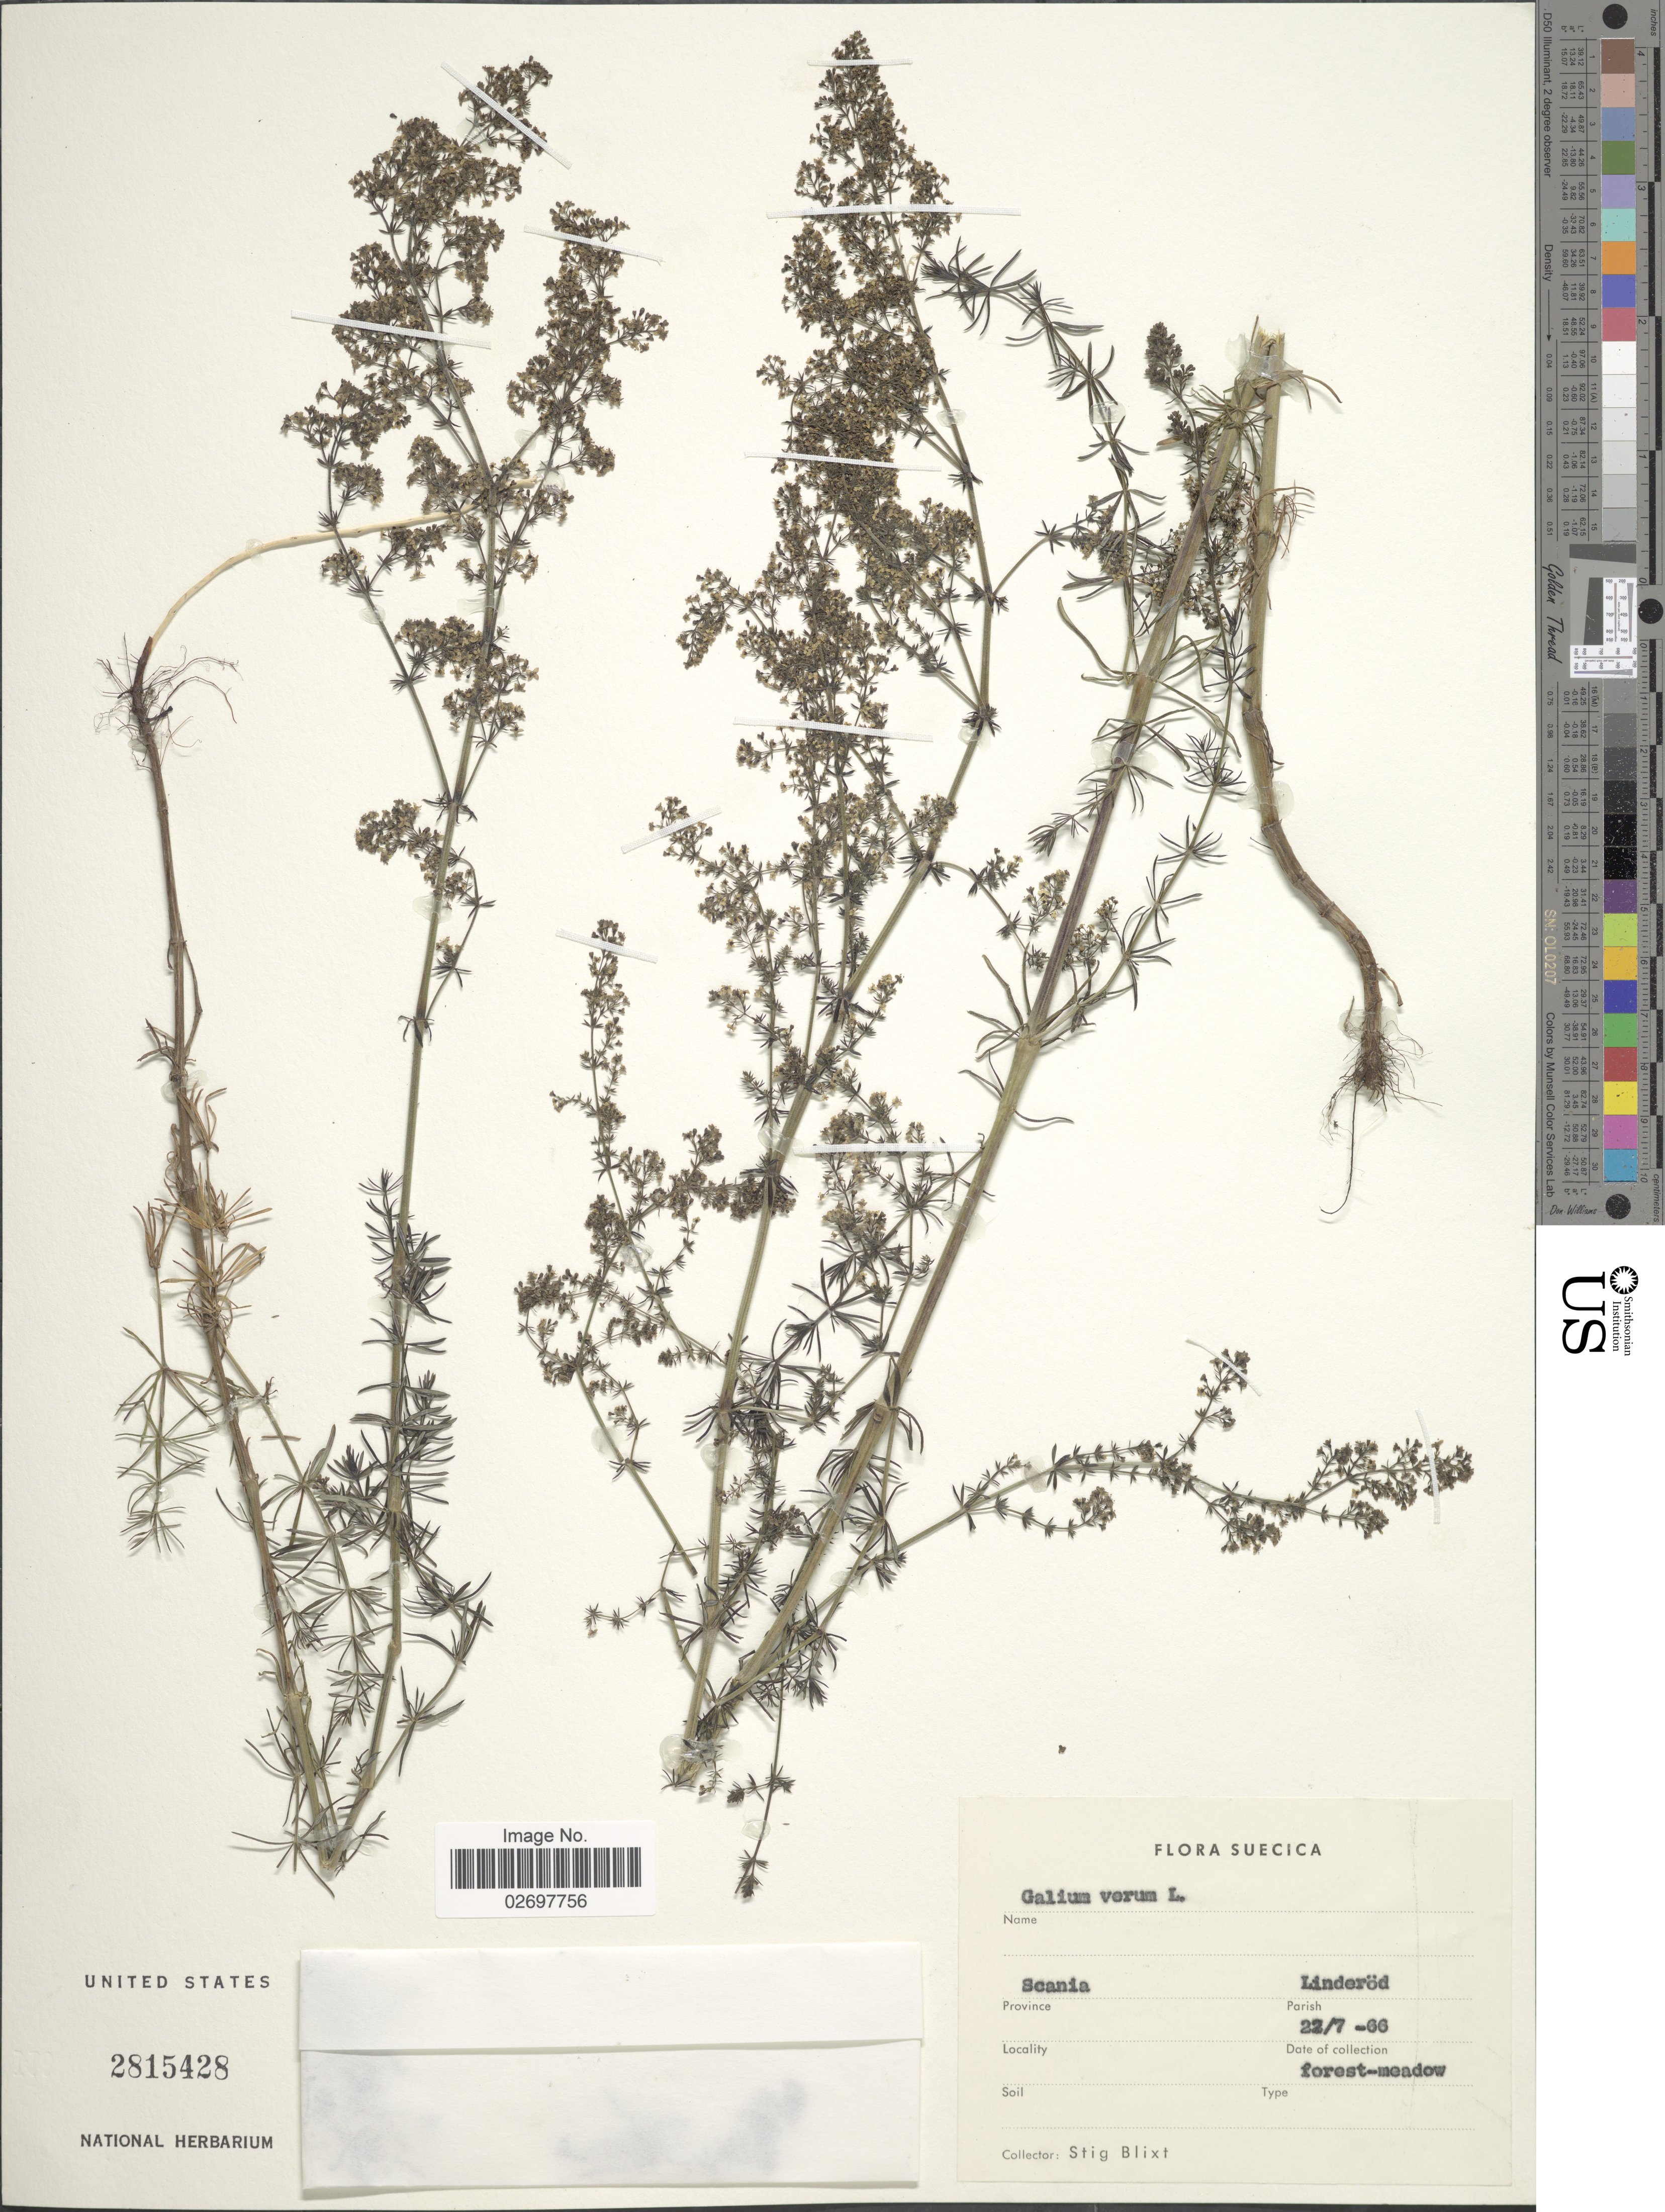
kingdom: Plantae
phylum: Tracheophyta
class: Magnoliopsida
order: Gentianales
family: Rubiaceae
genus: Galium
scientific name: Galium verum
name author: L.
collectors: S. Blixt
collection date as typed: Transcribed d/m/y: 22/7/66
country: Sweden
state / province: Skåne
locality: Suecica, Scania, Linderod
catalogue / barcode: US 2815428